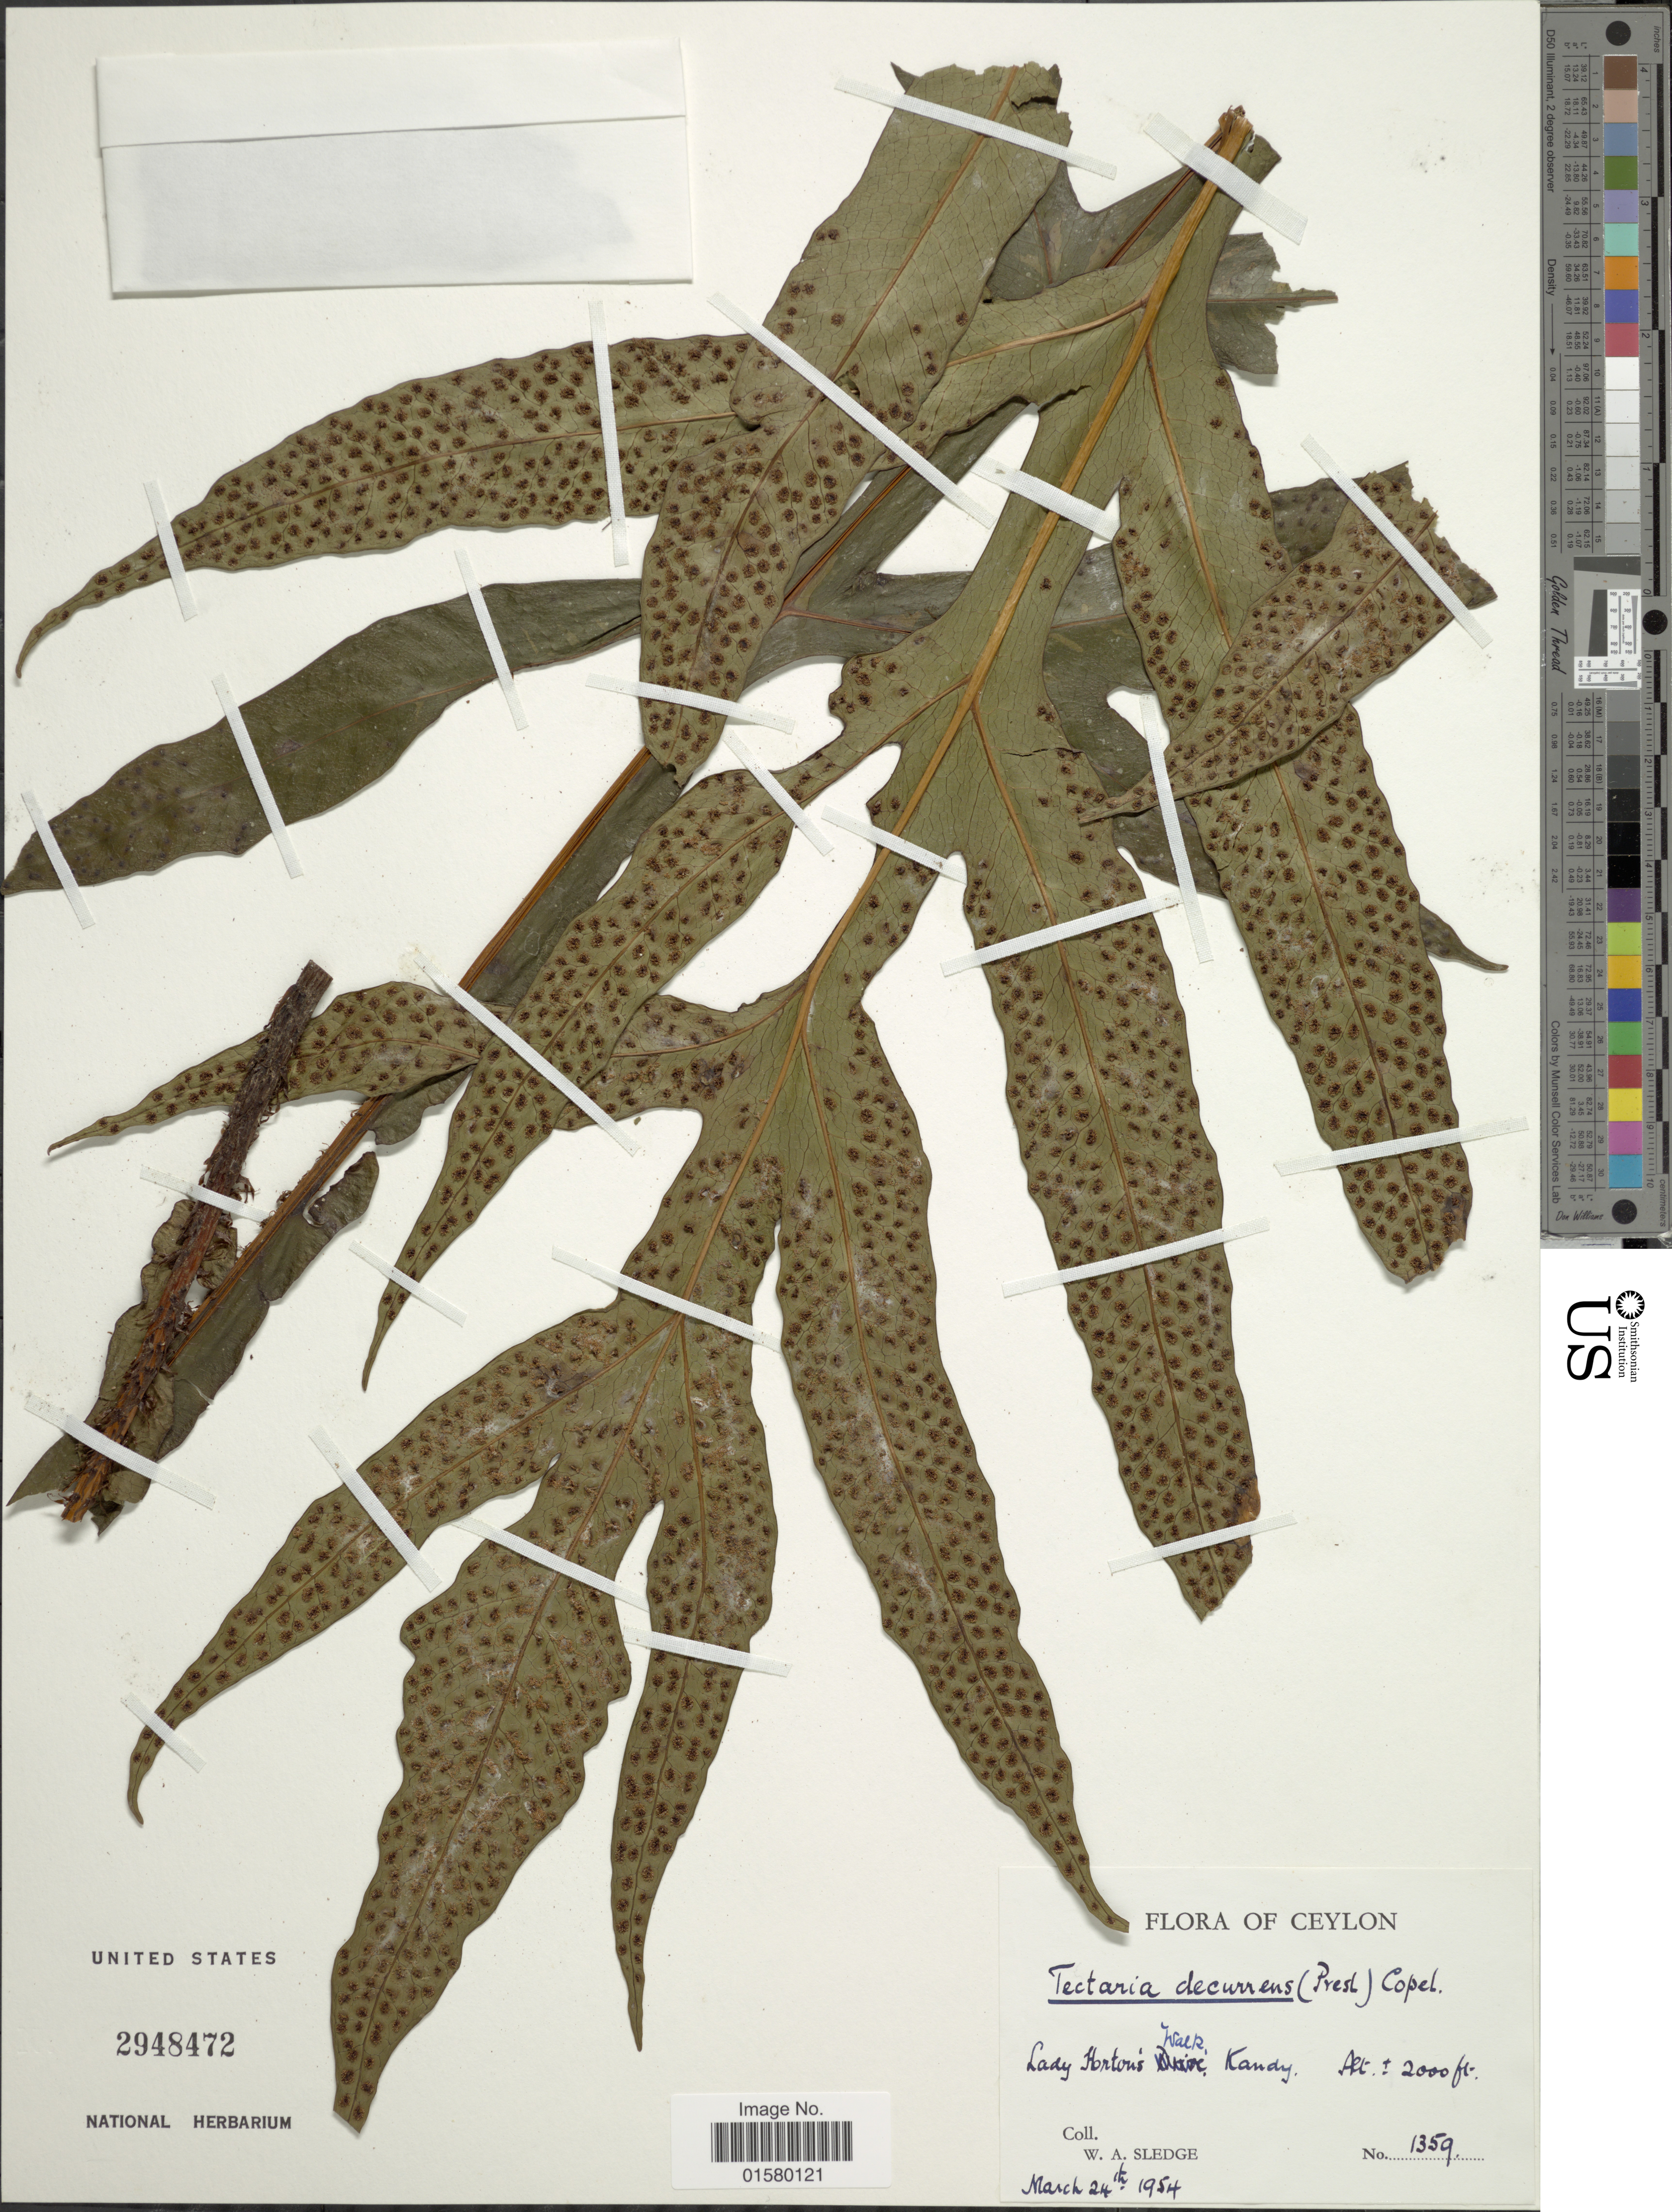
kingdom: Plantae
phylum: Tracheophyta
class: Polypodiopsida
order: Polypodiales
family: Tectariaceae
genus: Tectaria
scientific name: Tectaria decurrens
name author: (Presel.) Copel. in Elmer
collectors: W. A. Sledge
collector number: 1359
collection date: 1954-03-24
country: Sri Lanka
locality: Ceylon, Lady Horton's Walk, Kandy [interpreted]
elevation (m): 610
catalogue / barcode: US 2948472